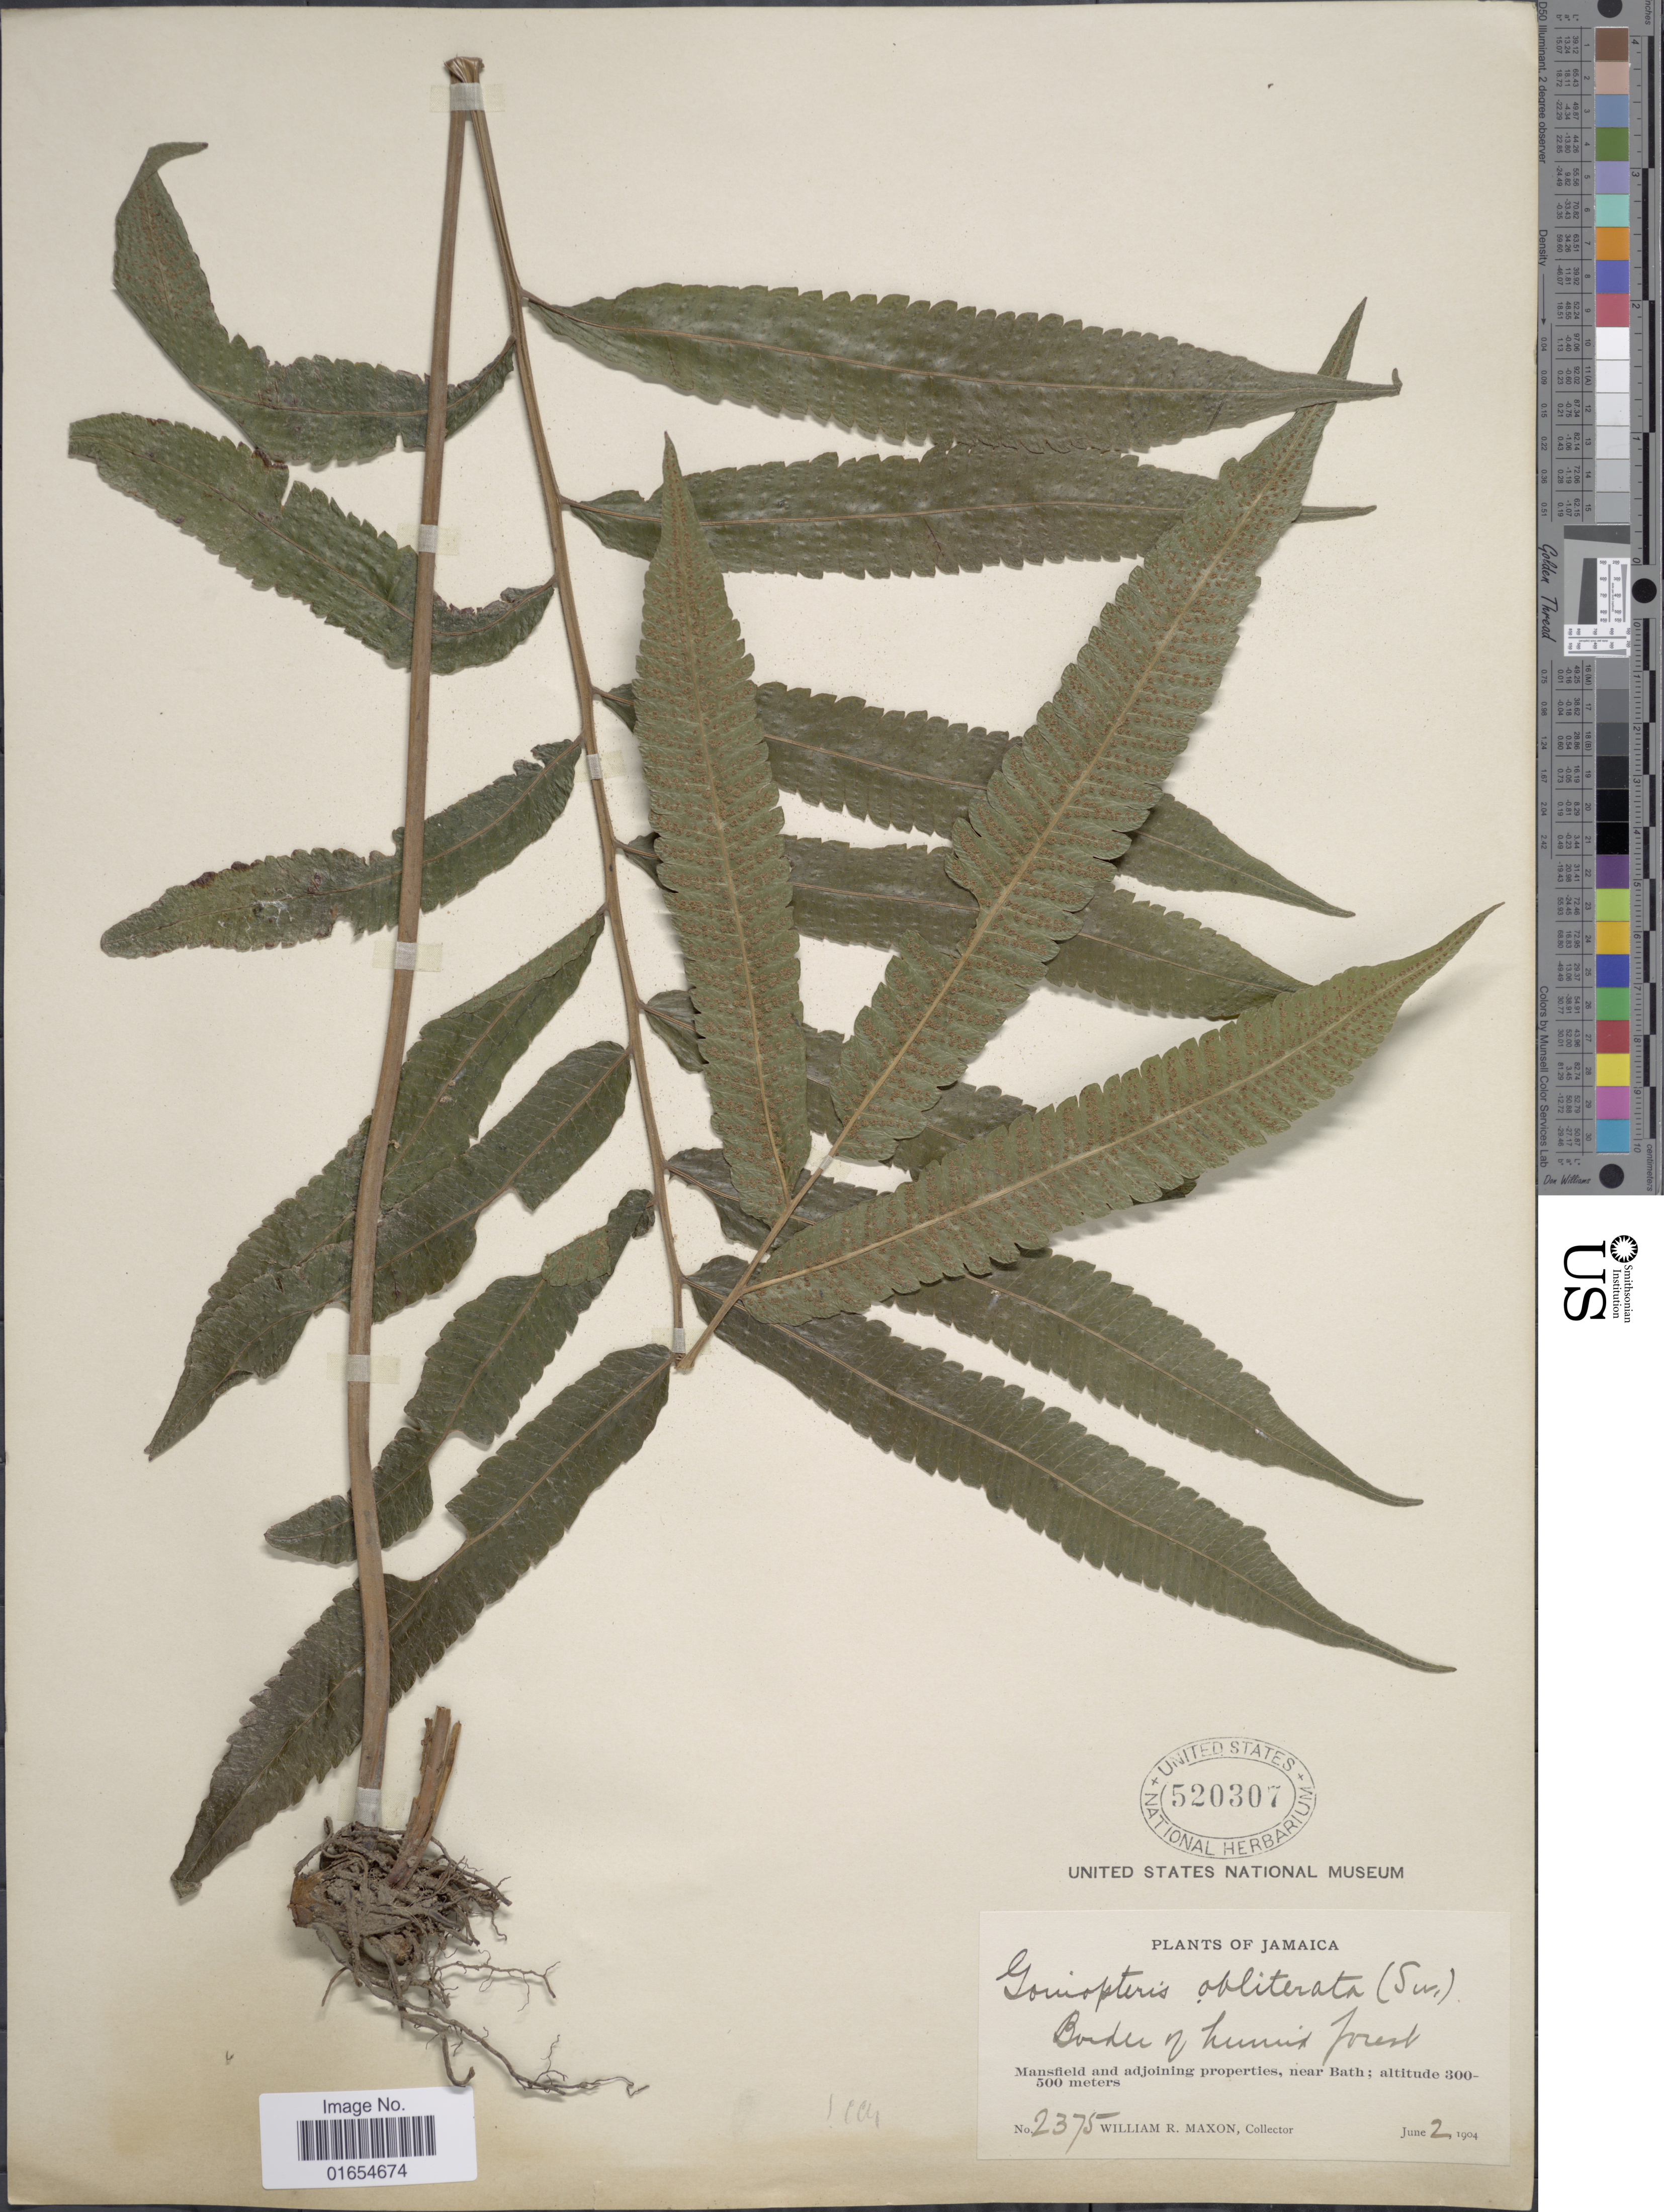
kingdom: Plantae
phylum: Tracheophyta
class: Polypodiopsida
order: Polypodiales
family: Thelypteridaceae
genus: Goniopteris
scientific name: Goniopteris obliterata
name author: (Sw.) C. Presl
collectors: W. R. Maxon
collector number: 2375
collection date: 1904-06-02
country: Jamaica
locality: Mansfield and adjoining properties, near Bath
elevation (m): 300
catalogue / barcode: US 520307